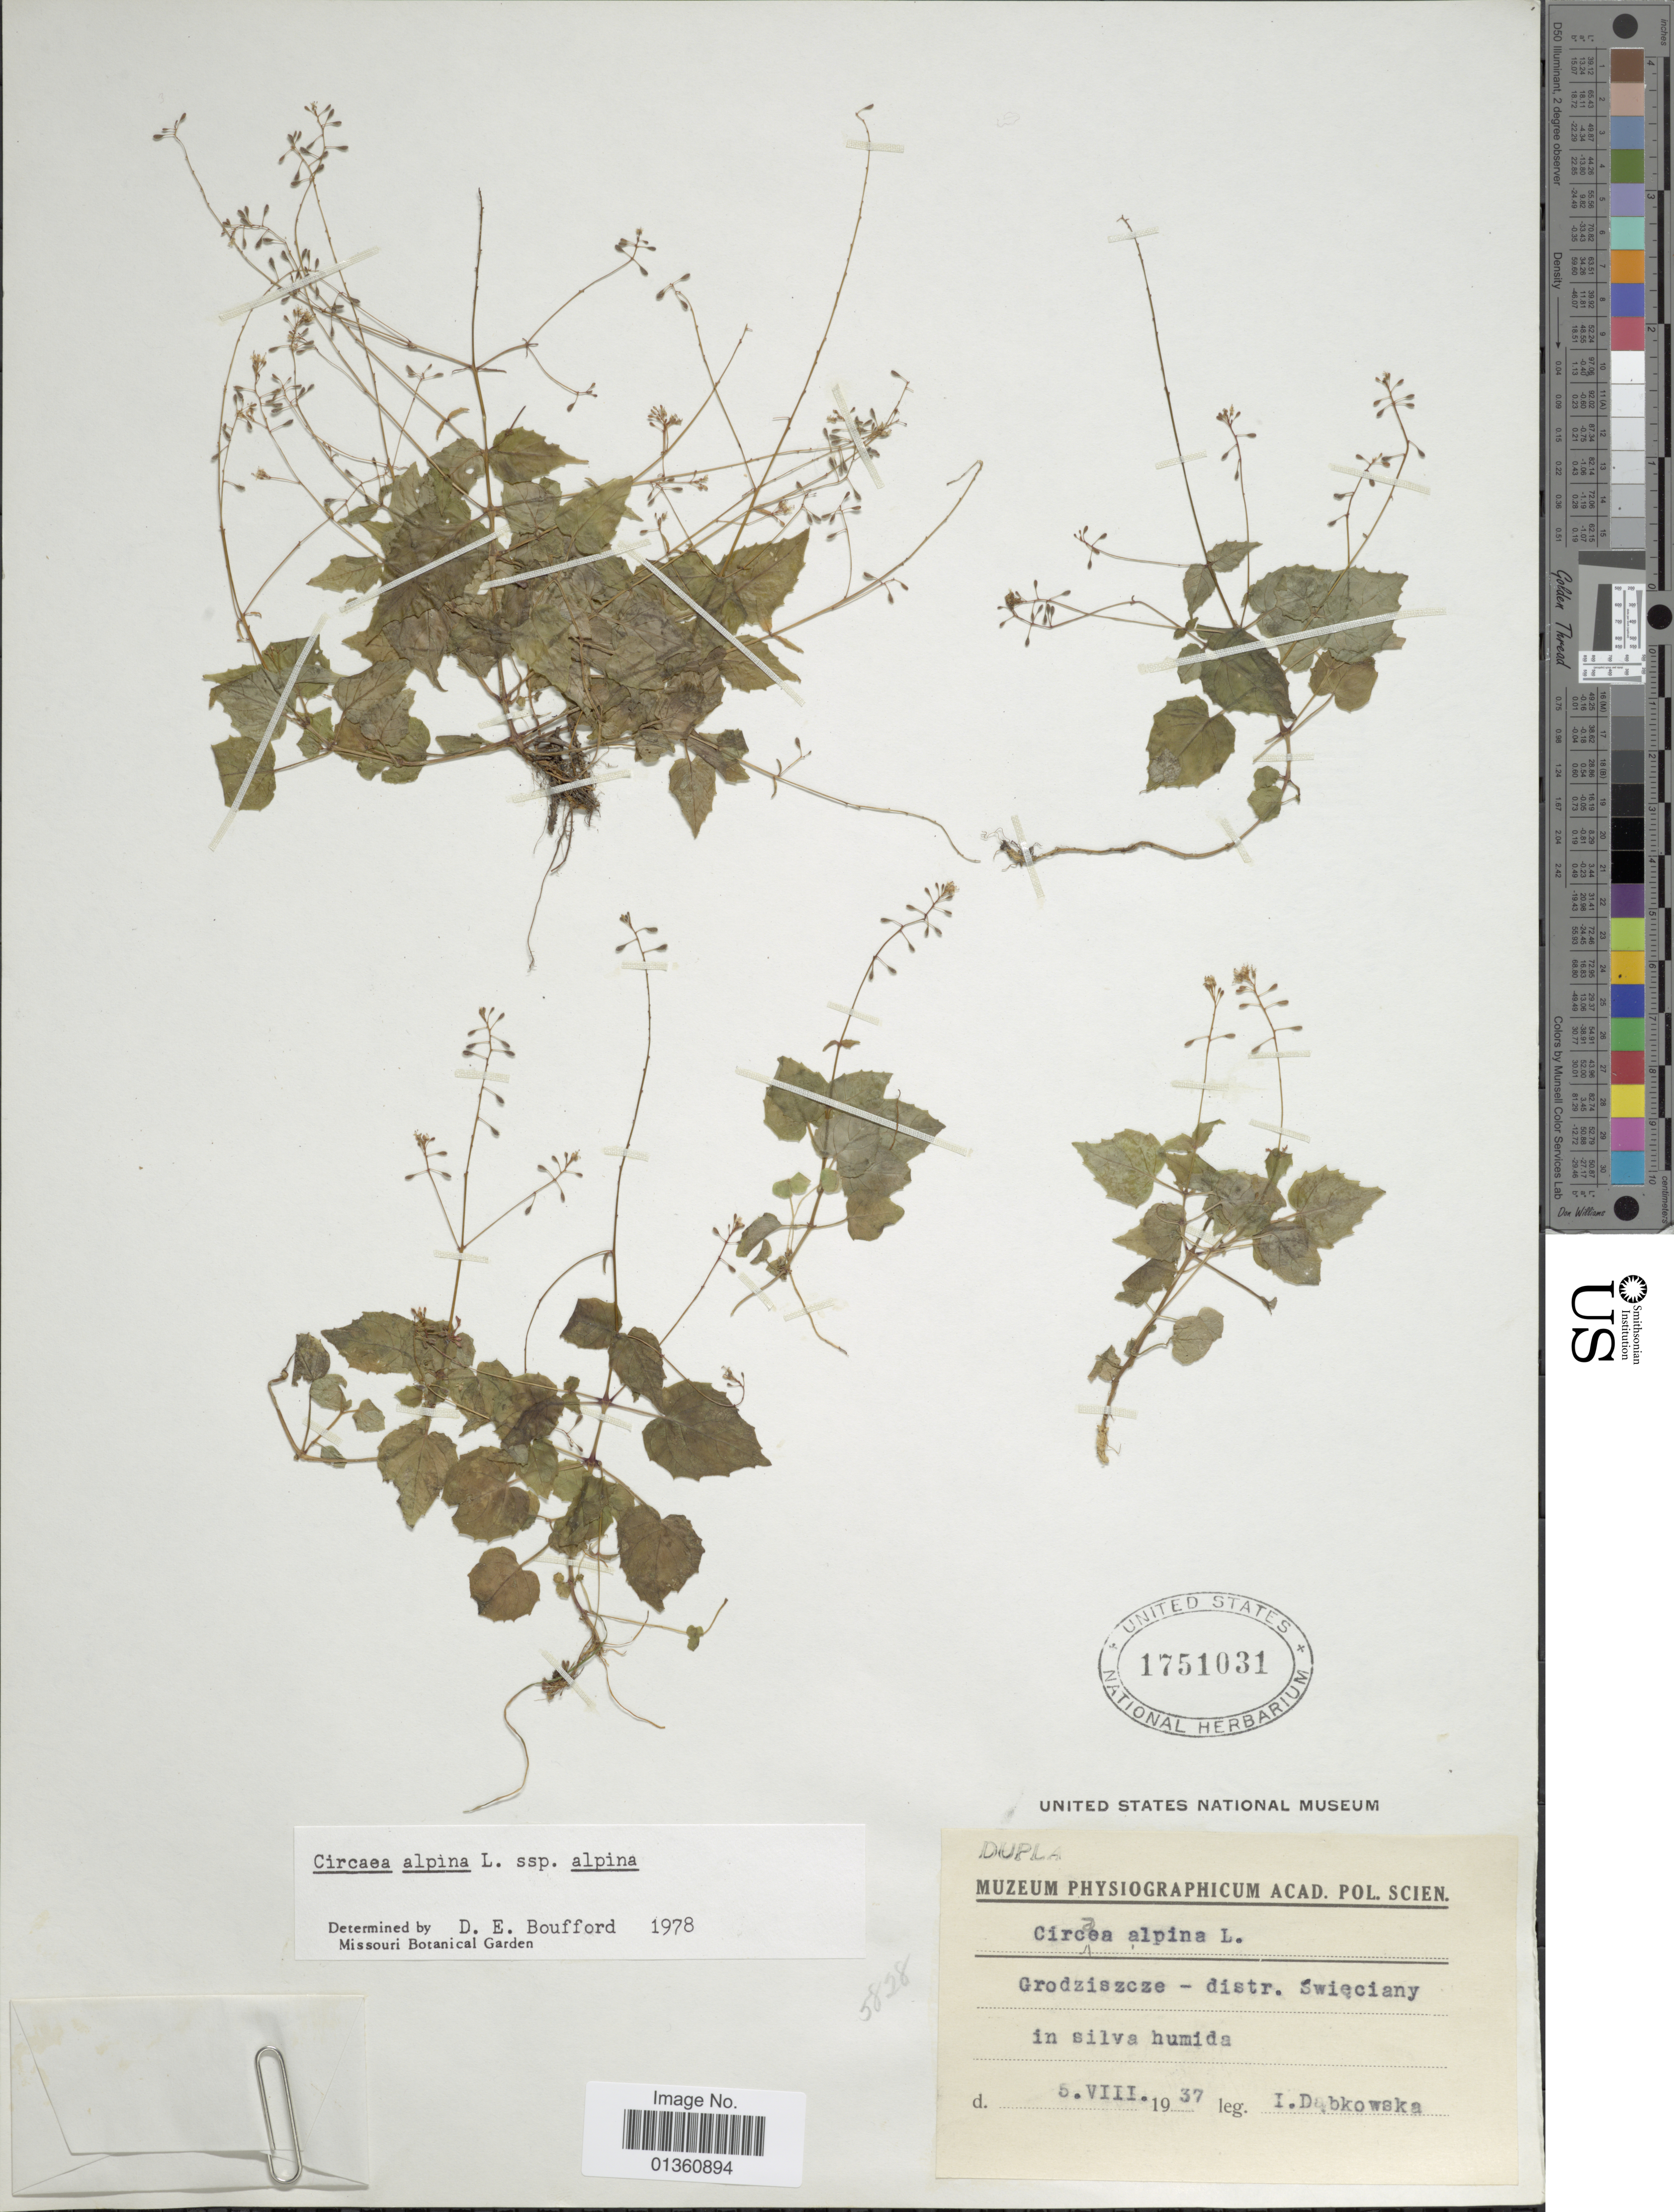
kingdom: Plantae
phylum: Tracheophyta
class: Magnoliopsida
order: Myrtales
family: Onagraceae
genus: Circaea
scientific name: Circaea alpina subsp. alpina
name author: L.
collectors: I. Dabkowska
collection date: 1937-08-05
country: Poland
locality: Grodziszcze - distr. Swieciany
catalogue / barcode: US 1751031